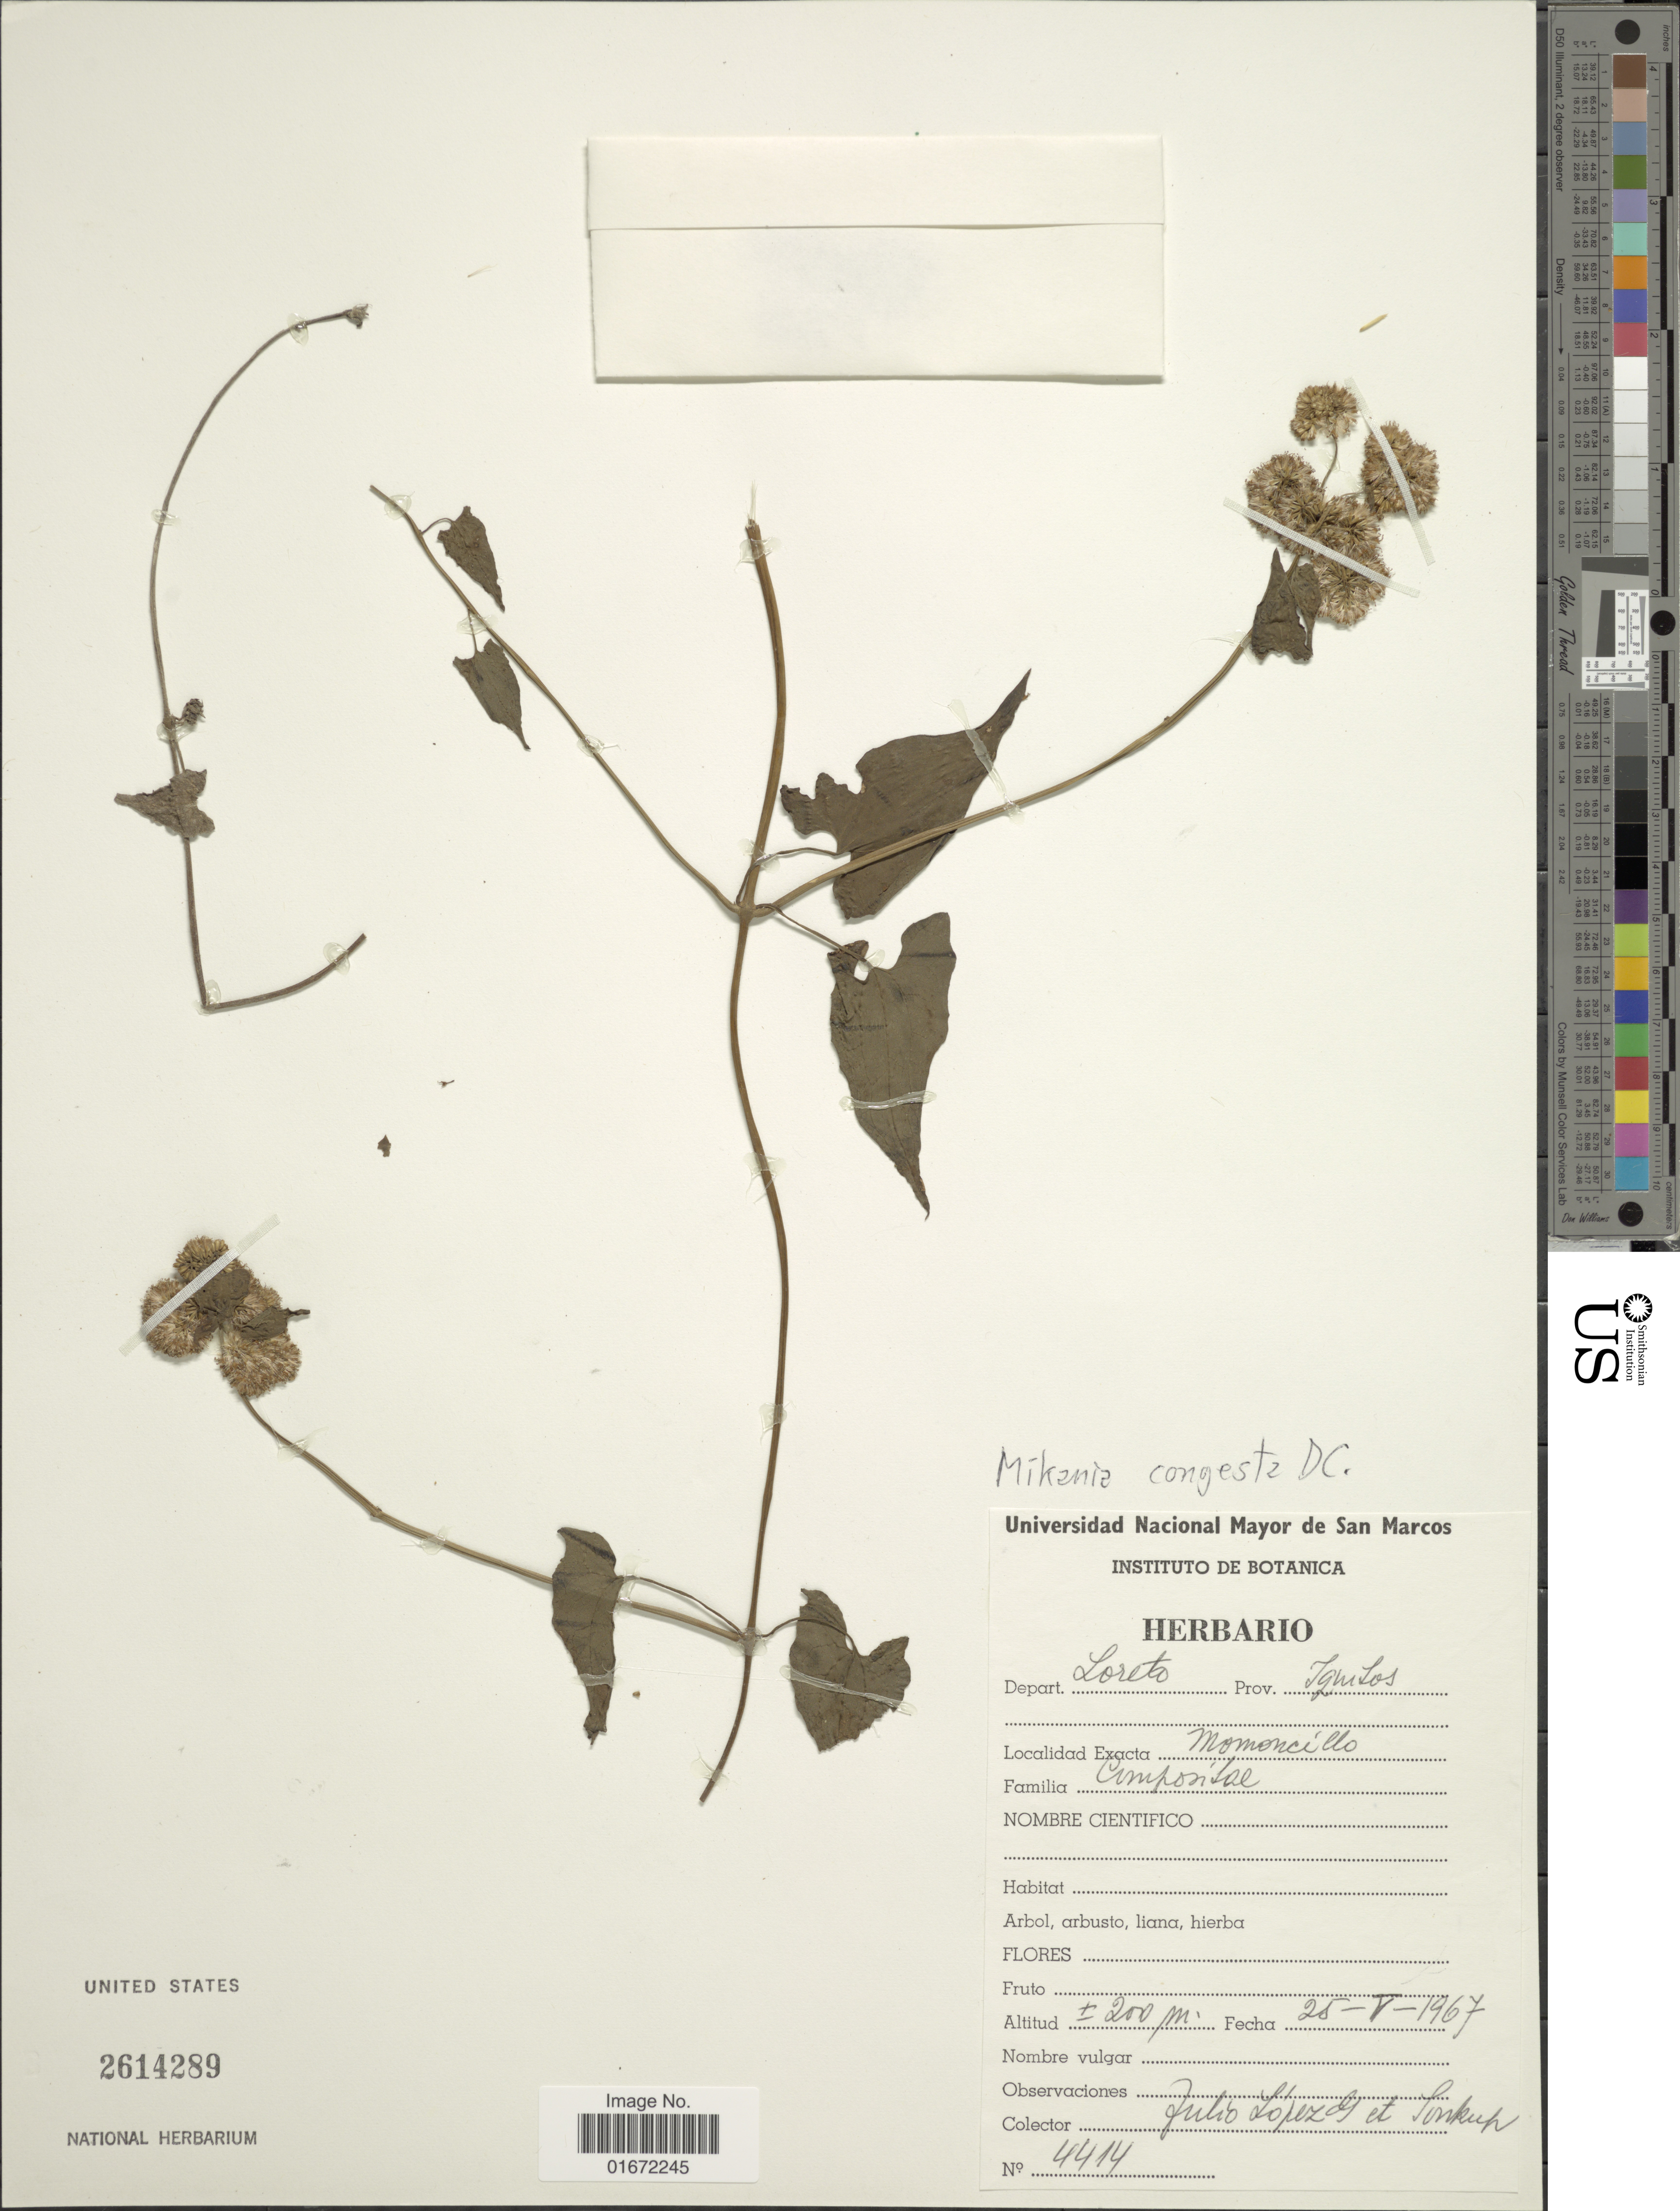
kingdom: Plantae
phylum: Tracheophyta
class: Magnoliopsida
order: Asterales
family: Asteraceae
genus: Mikania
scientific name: Mikania congesta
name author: DC.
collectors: J. Lopez & -- Soukup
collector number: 4414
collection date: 1967-05-25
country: Peru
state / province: Loreto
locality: Depart. Loreto. Prov. Iquitos. Momoncillo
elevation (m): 200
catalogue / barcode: US 2614289